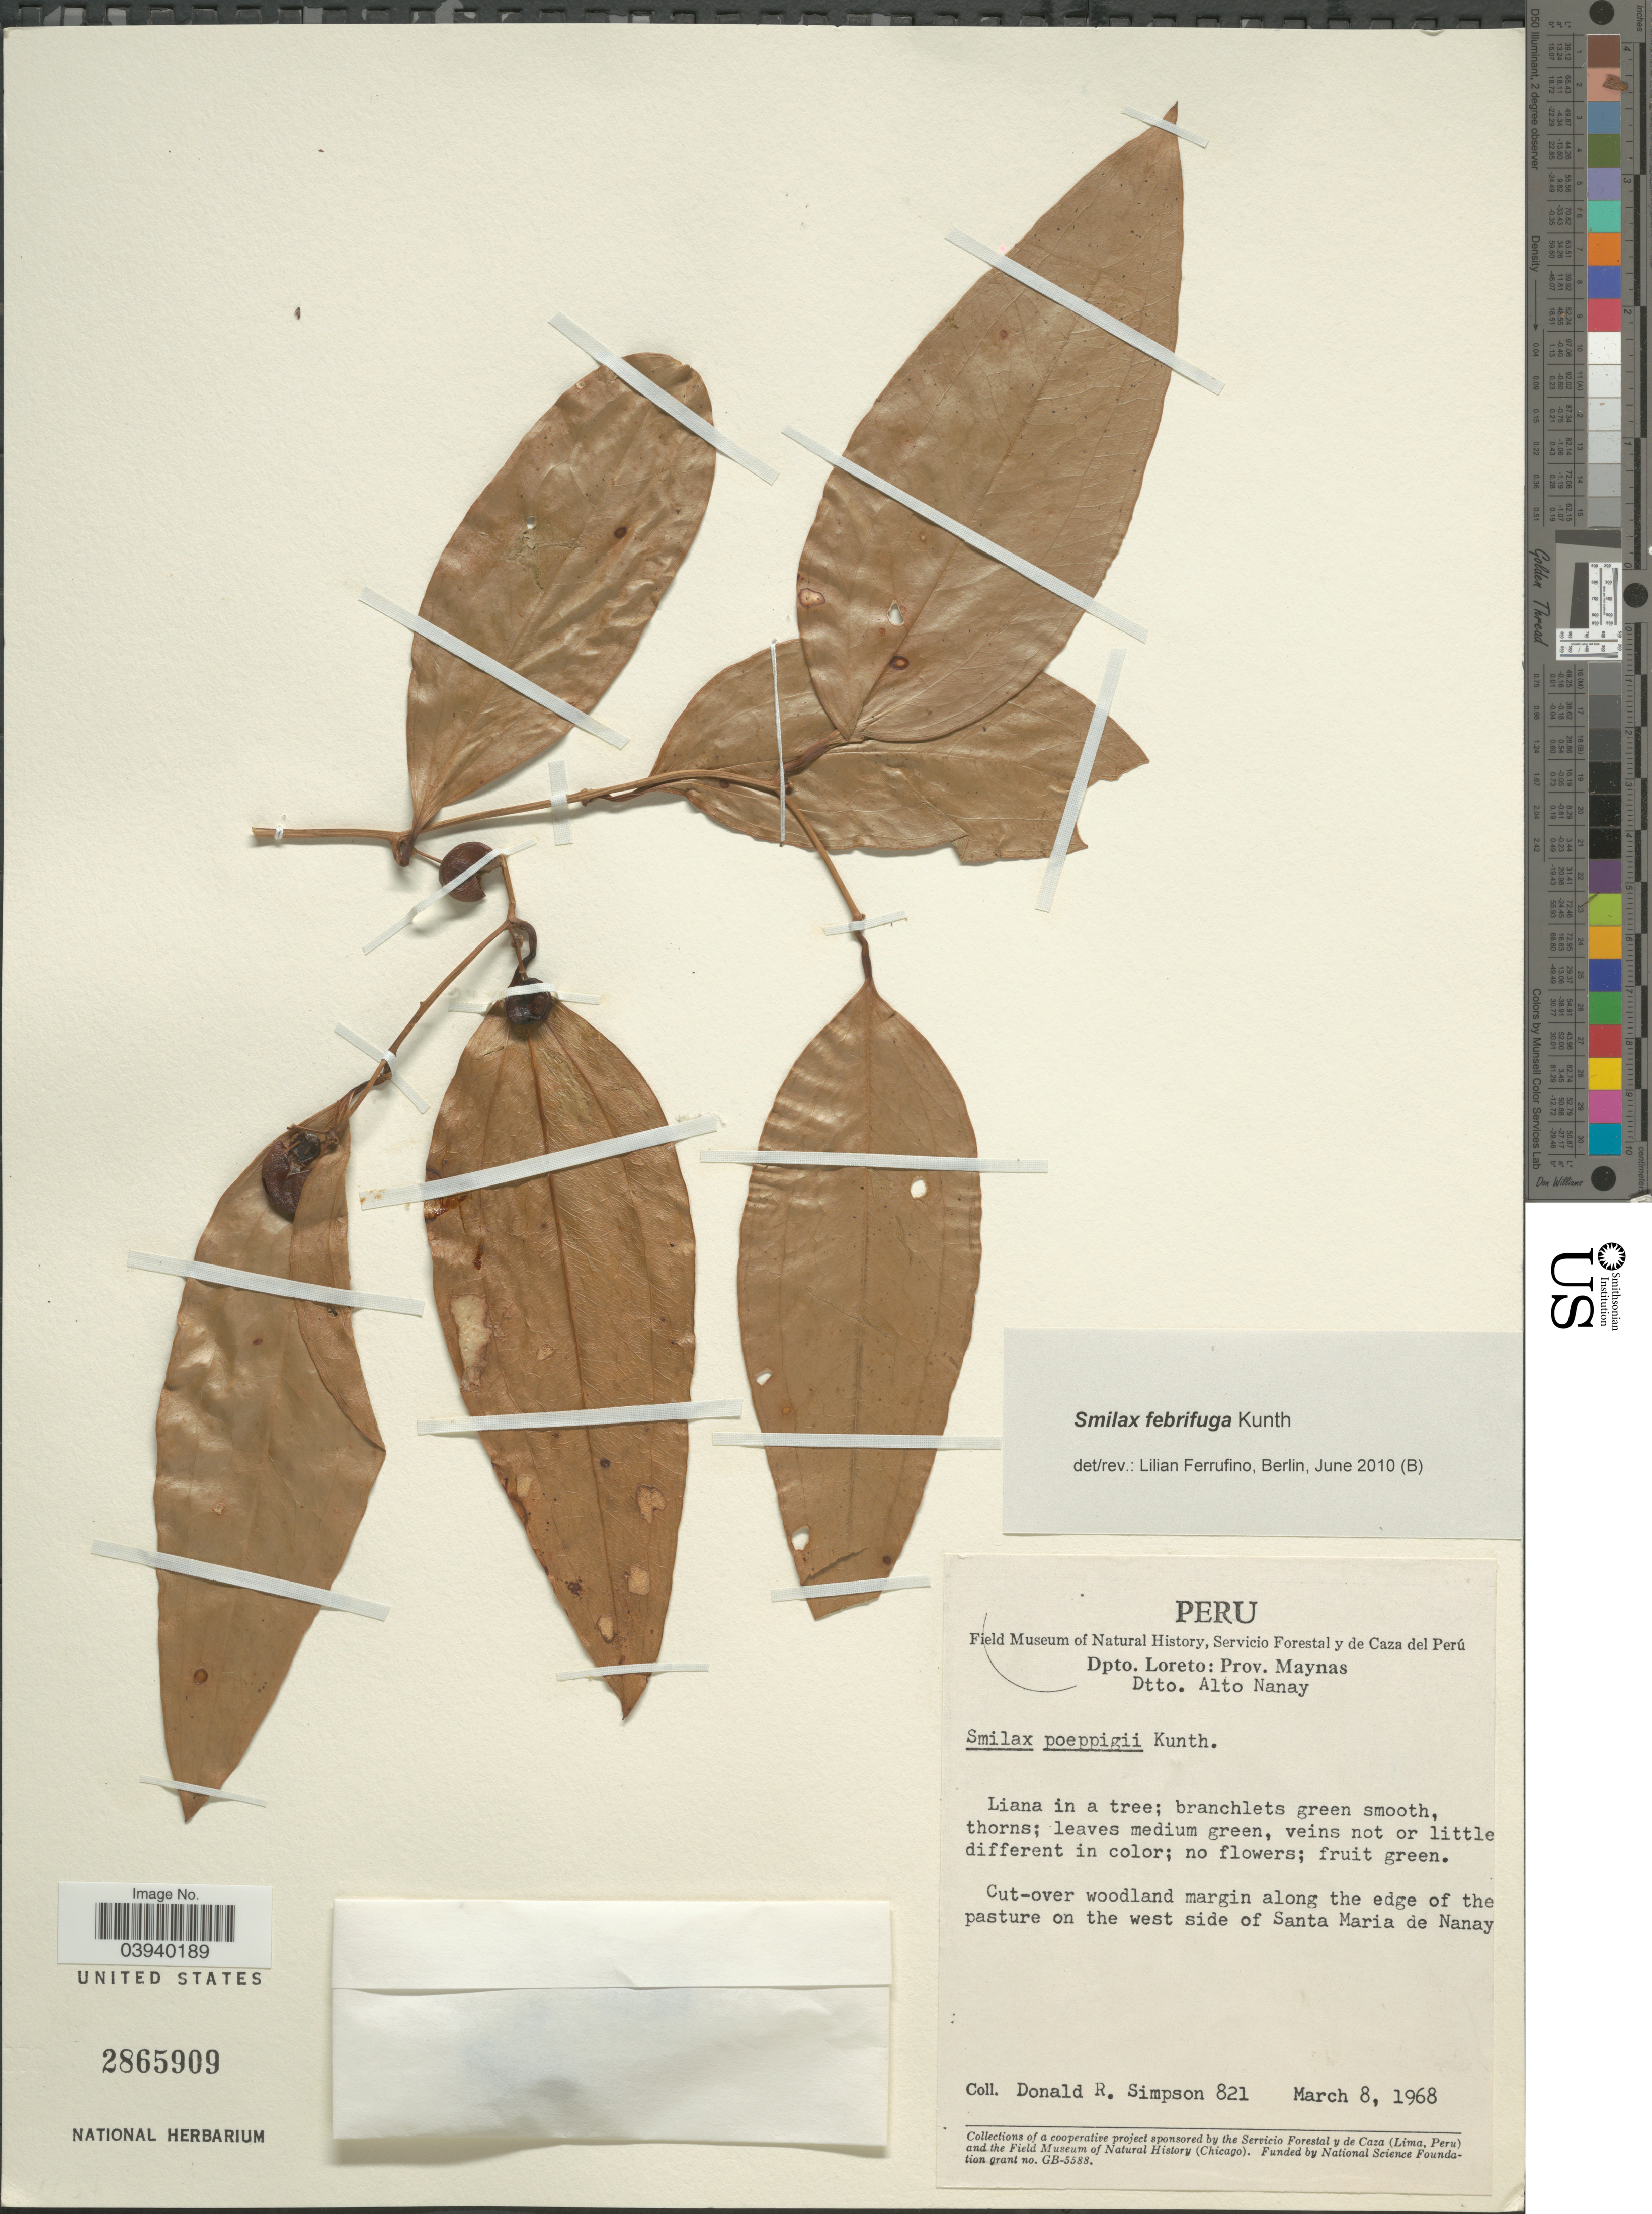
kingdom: Plantae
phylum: Tracheophyta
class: Liliopsida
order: Liliales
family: Smilacaceae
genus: Smilax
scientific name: Smilax febrifuga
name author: Kunth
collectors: D. R. Simpson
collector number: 821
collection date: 1968-03-08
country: Peru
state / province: Loreto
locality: Dpto. Loreto: Prov. Maynas. Dtto. Alto Nanay. Cut-over woodland margin along the edge of the pasture on the west side of Santa Maria de Nanay.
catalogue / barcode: US 2865909